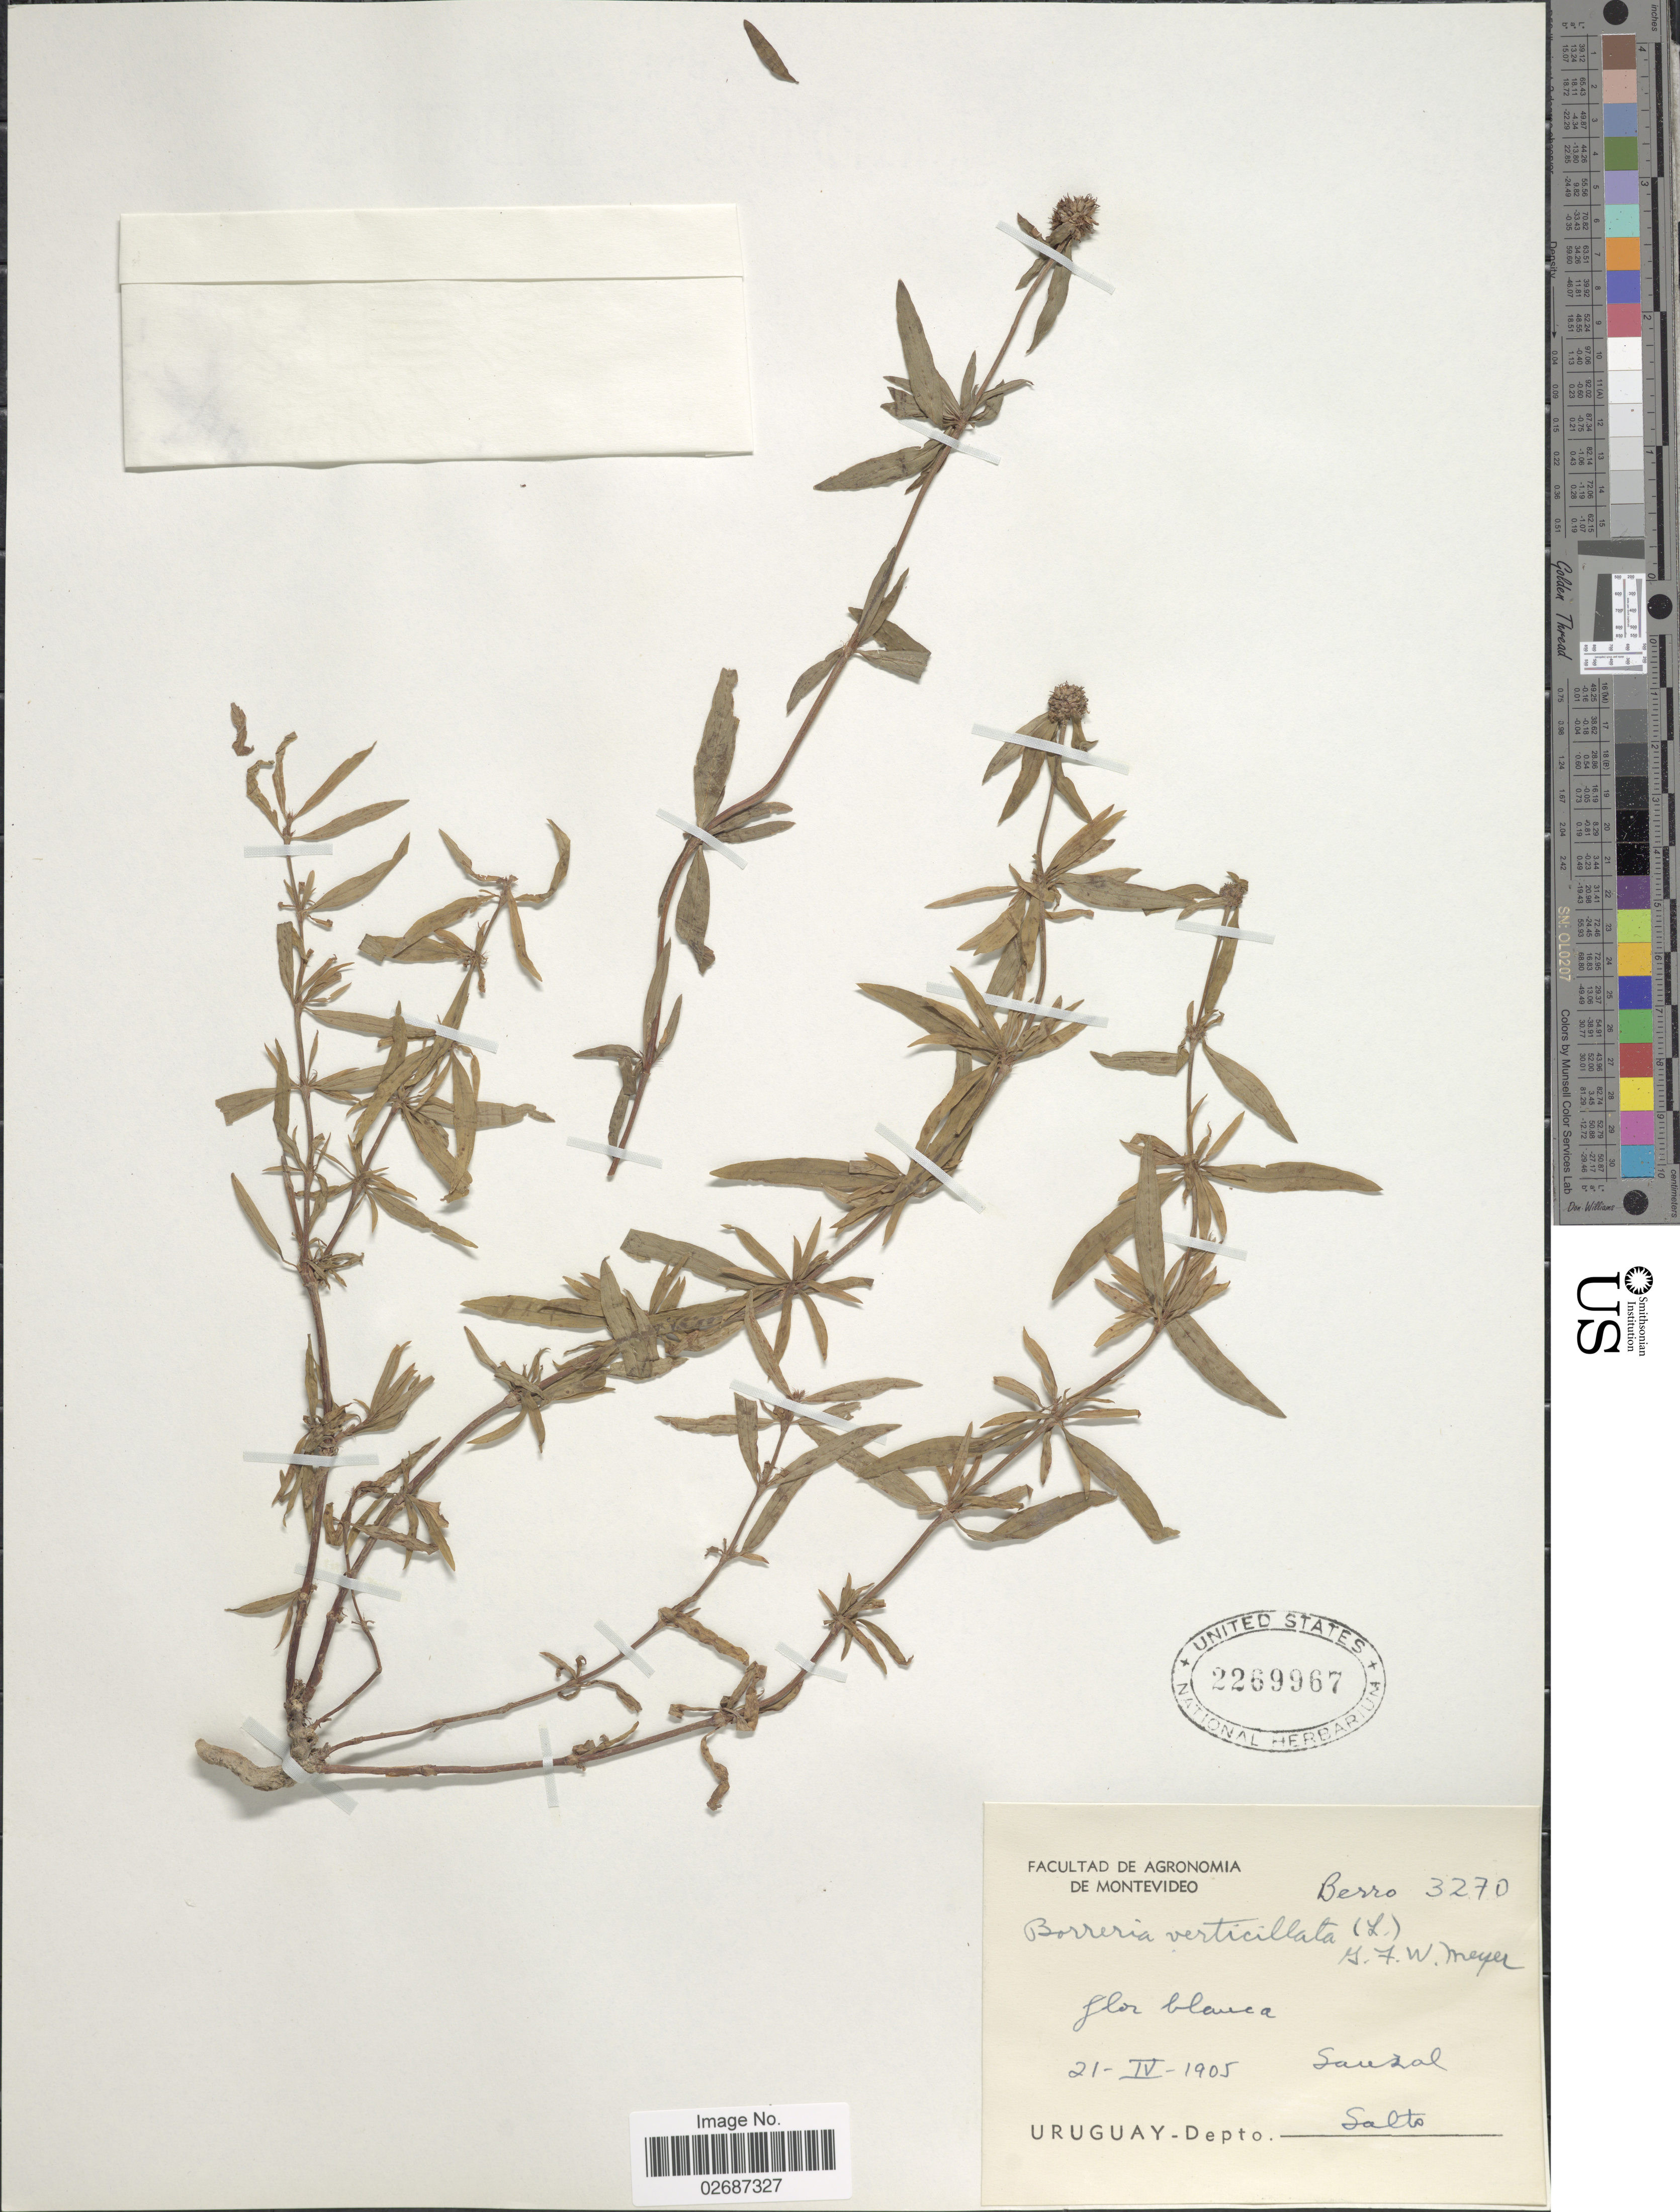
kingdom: Plantae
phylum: Tracheophyta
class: Magnoliopsida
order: Gentianales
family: Rubiaceae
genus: Borreria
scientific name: Borreria verticillata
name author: (L.) G. Mey.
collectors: Berro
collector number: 3270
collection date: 1905-04-21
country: Uruguay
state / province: Salto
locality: Sauzal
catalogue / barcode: US 2269967